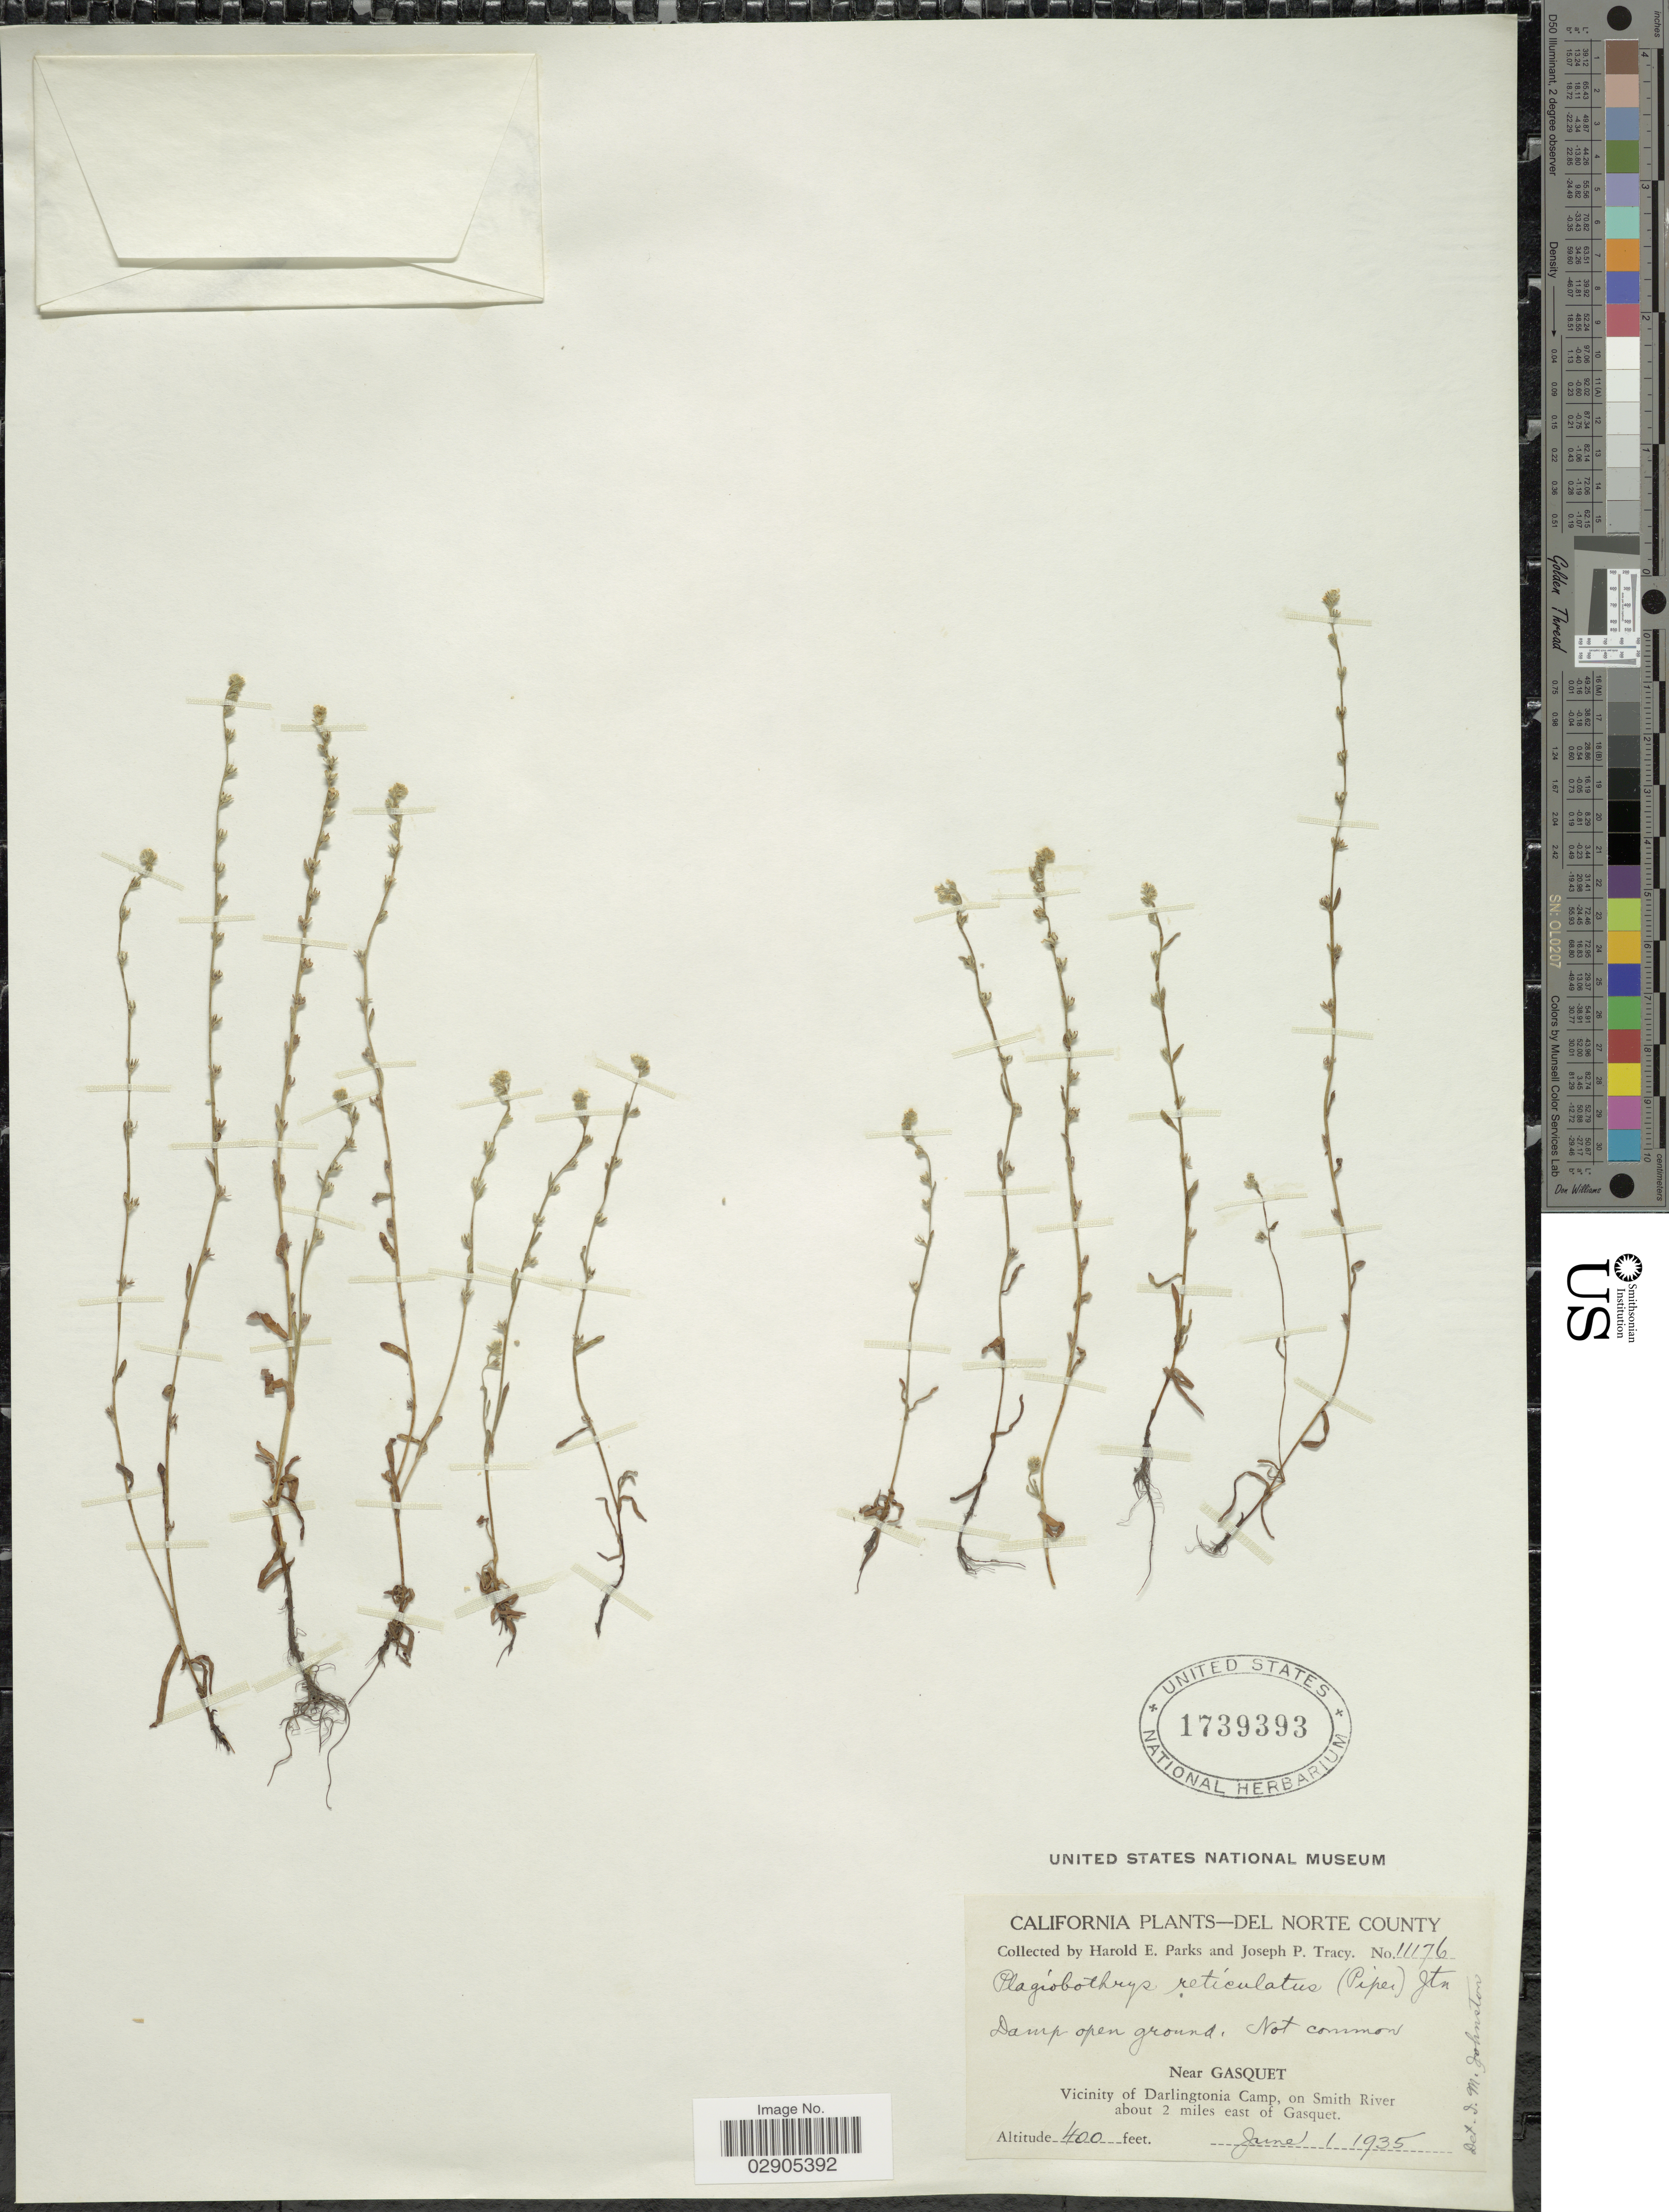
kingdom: Plantae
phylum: Tracheophyta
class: Magnoliopsida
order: Boraginales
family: Boraginaceae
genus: Allocarya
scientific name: Allocarya reticulata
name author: Piper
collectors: H. E. Parks & J. Tracy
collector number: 11176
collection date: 1935-06-01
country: United States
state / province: California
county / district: Del Norte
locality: Del Norte County. Near Gasquet. Vicinity of Darlingtonia Camp, on Smith River about 2 miles east of Gasquet.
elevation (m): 122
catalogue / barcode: US 1739393